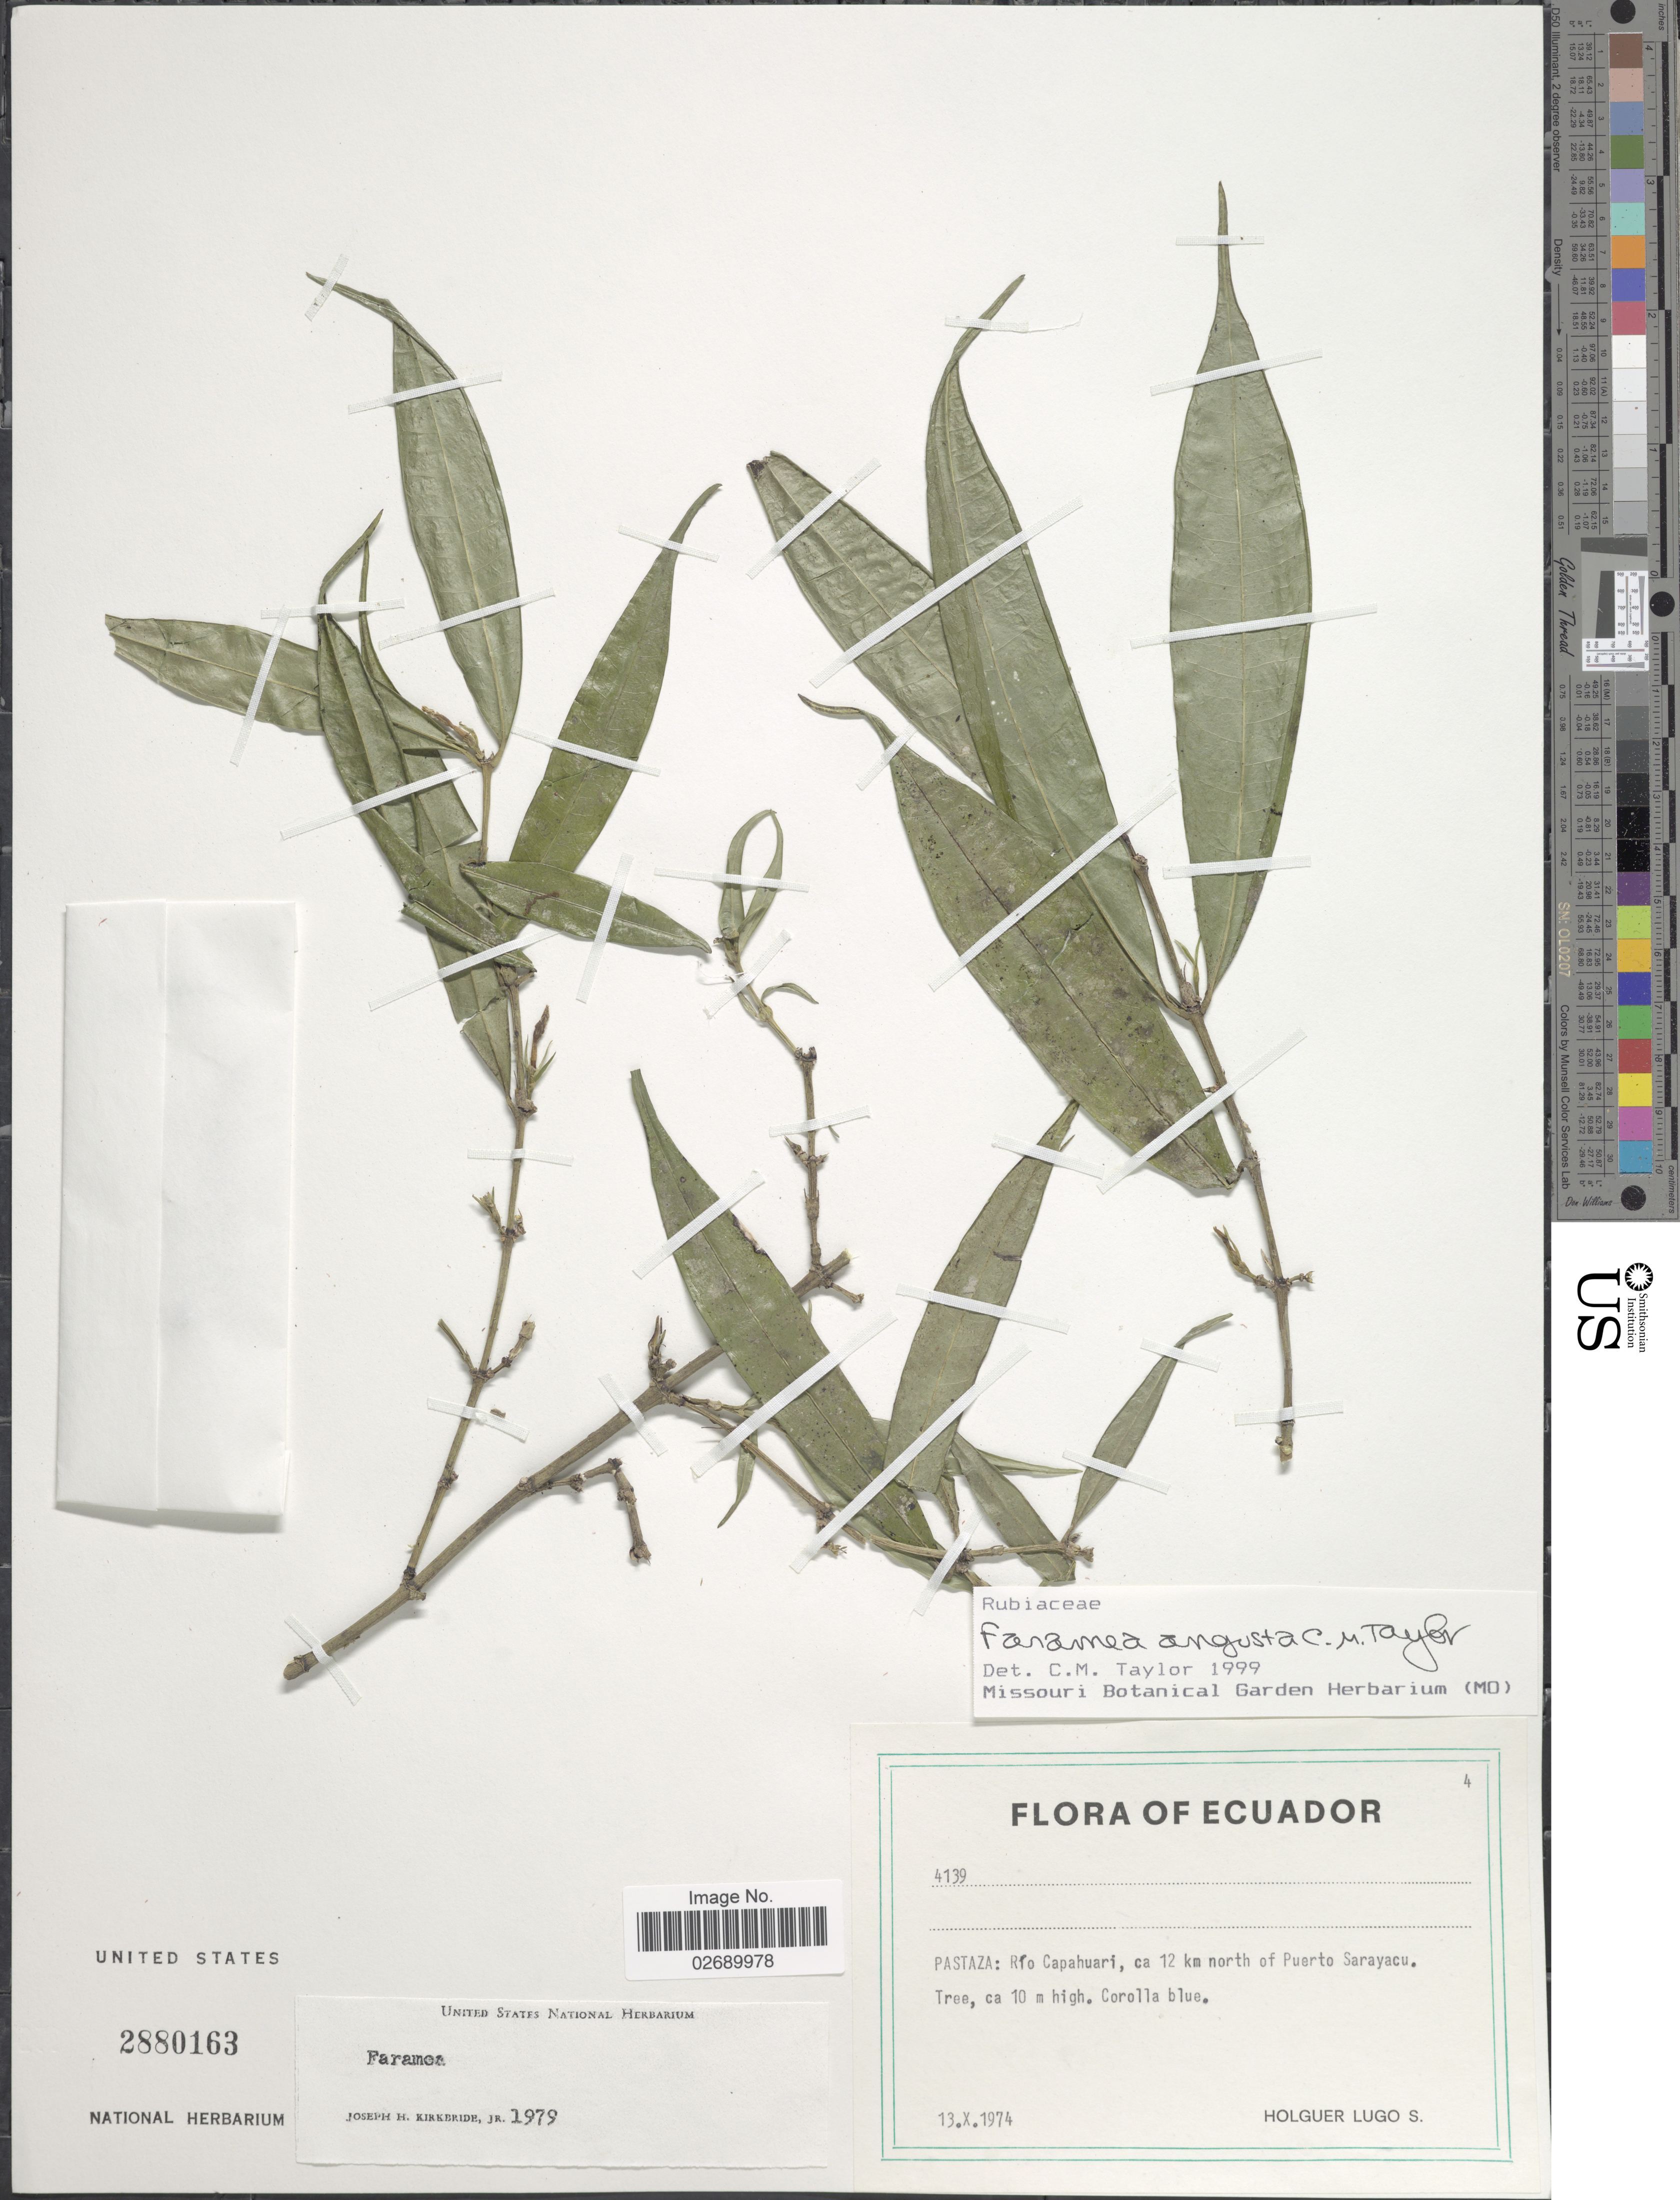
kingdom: Plantae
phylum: Tracheophyta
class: Magnoliopsida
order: Gentianales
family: Rubiaceae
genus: Faramea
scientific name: Faramea angusta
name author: C.M. Taylor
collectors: H. Lugo S.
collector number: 4139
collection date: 1974-10-13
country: Ecuador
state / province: Pastaza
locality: Rio Capahuari, ca. 12 km north of Puerto Sarayacu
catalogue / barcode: US 2880163